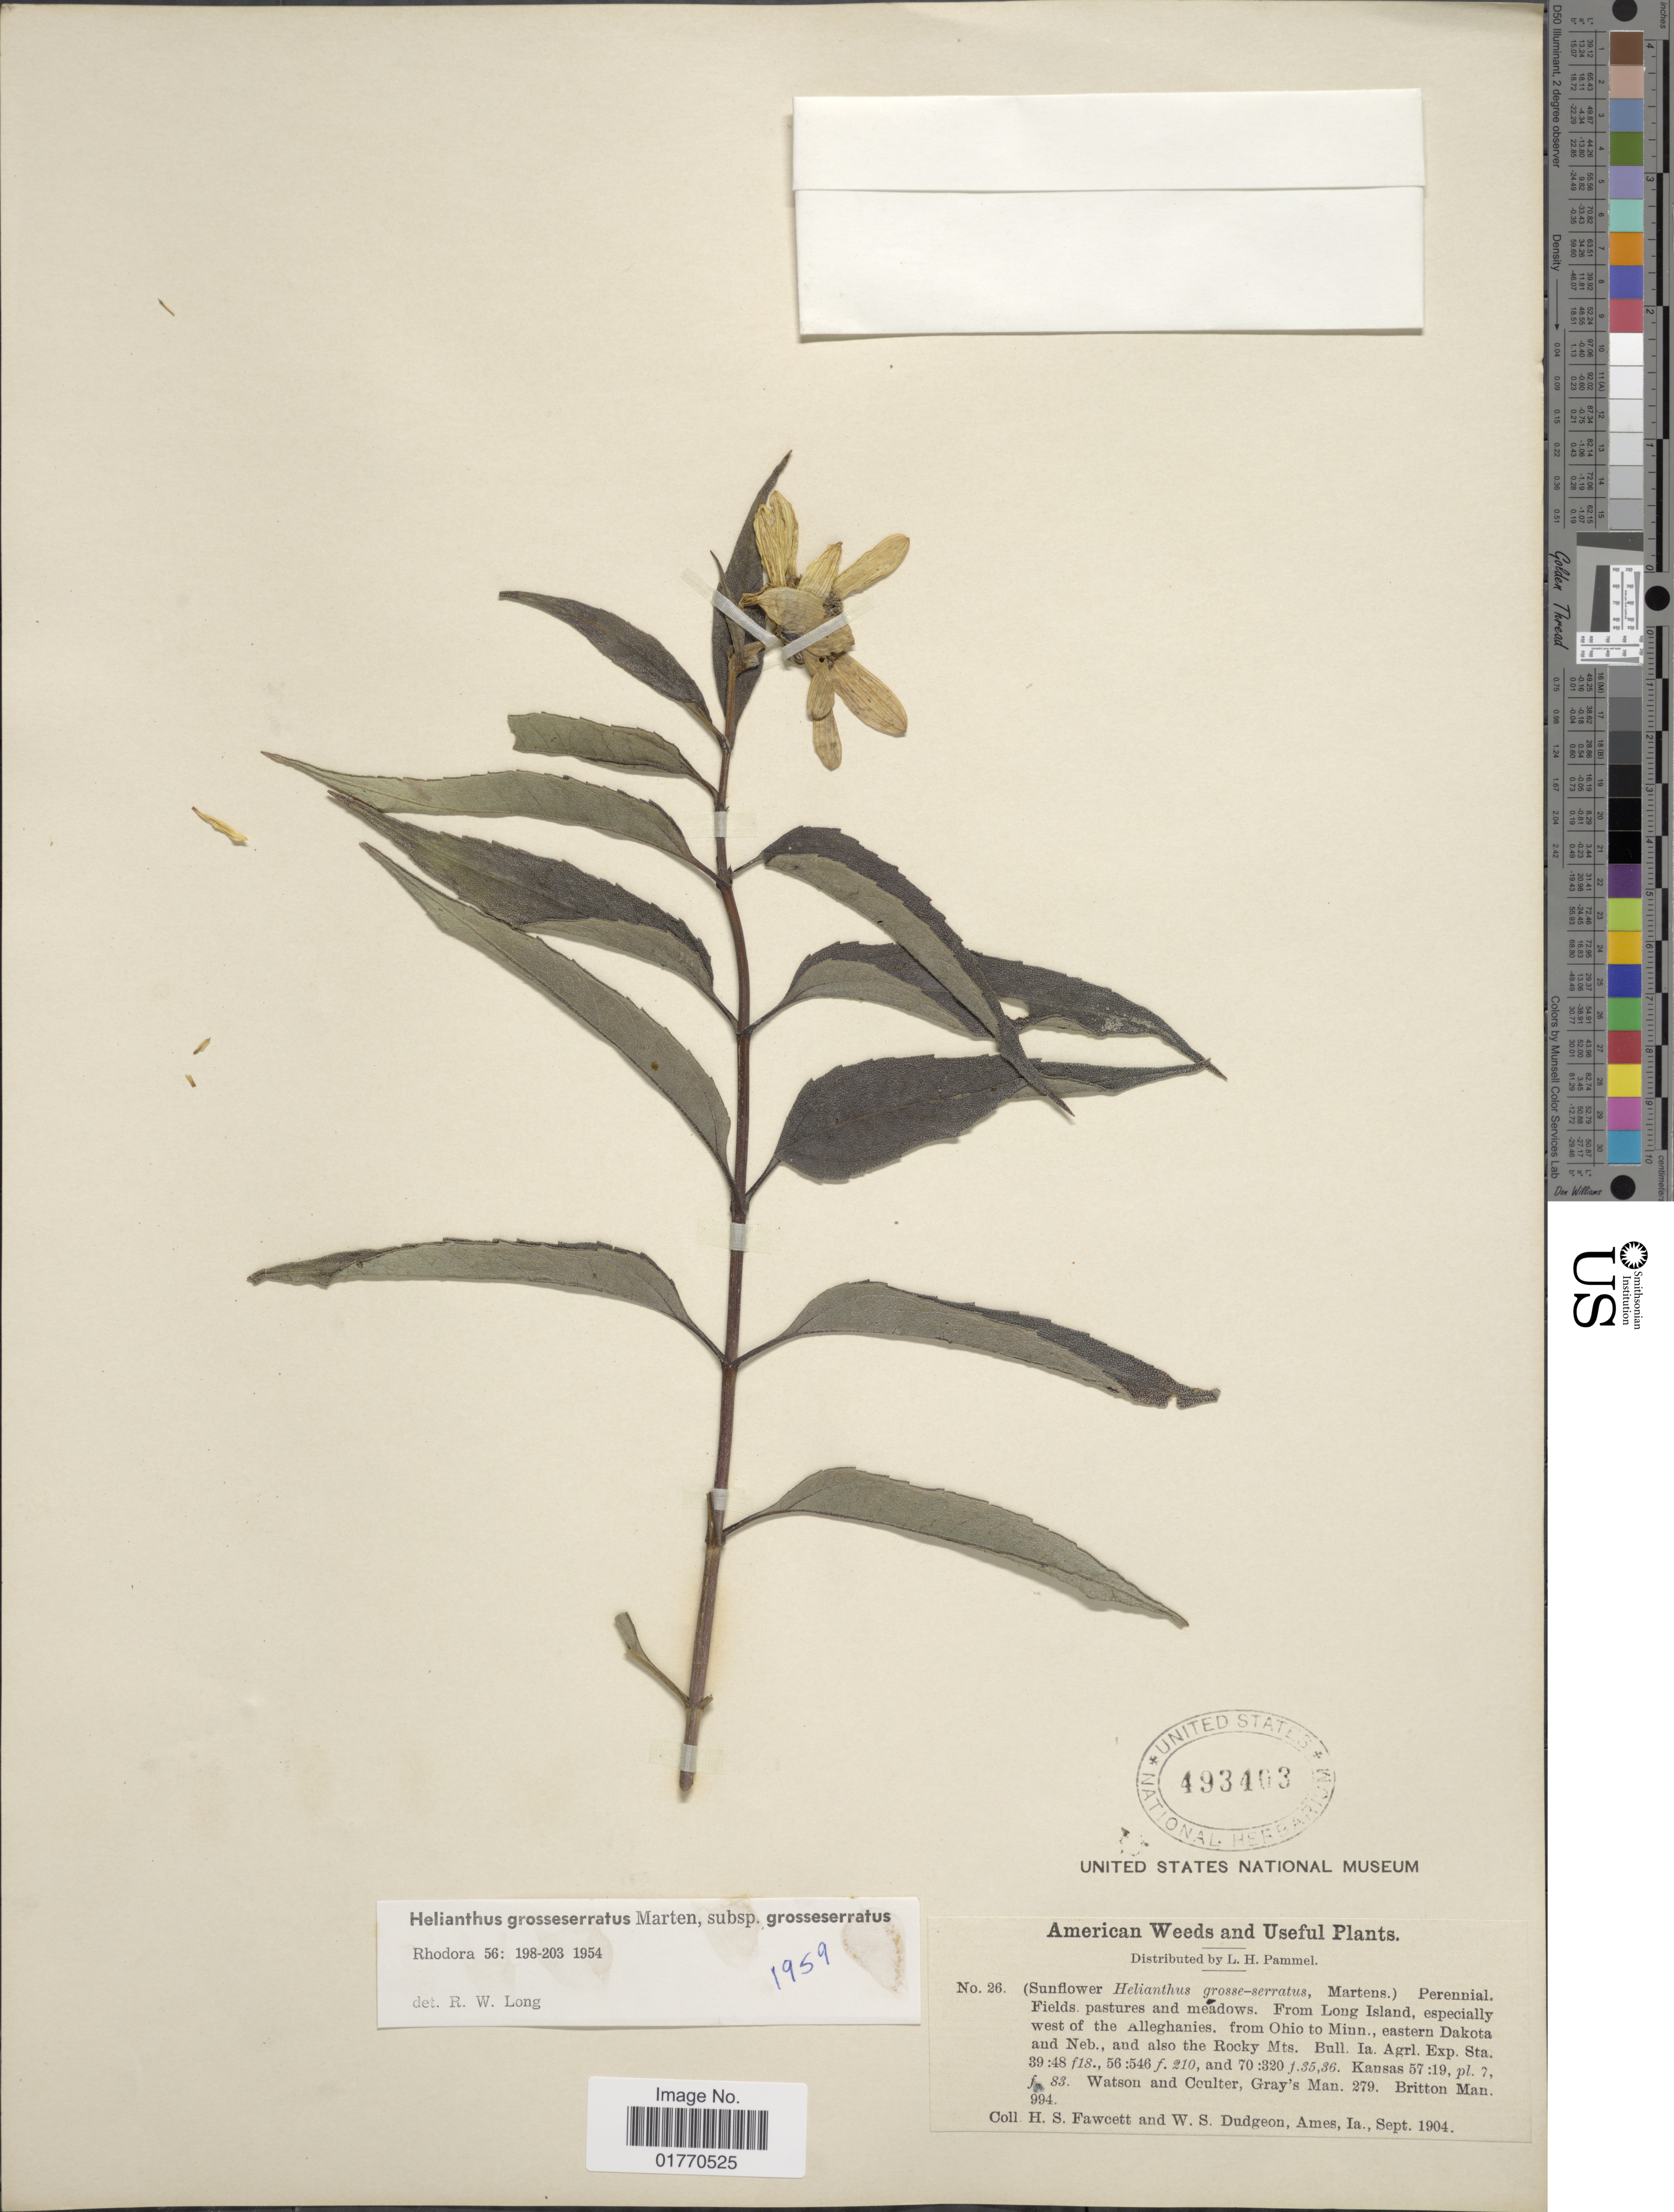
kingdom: Plantae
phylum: Tracheophyta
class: Magnoliopsida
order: Asterales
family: Asteraceae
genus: Helianthus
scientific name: Helianthus grosseserratus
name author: M. Martens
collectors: H. Fawcett & W. Dudgeon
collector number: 26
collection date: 1960-09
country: United States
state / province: Iowa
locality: From Long Island, especially west of the Alleghanies, from Ohio to Minn., eastern Dakota and Neb., and also the Rocky Mts.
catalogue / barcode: US 493403